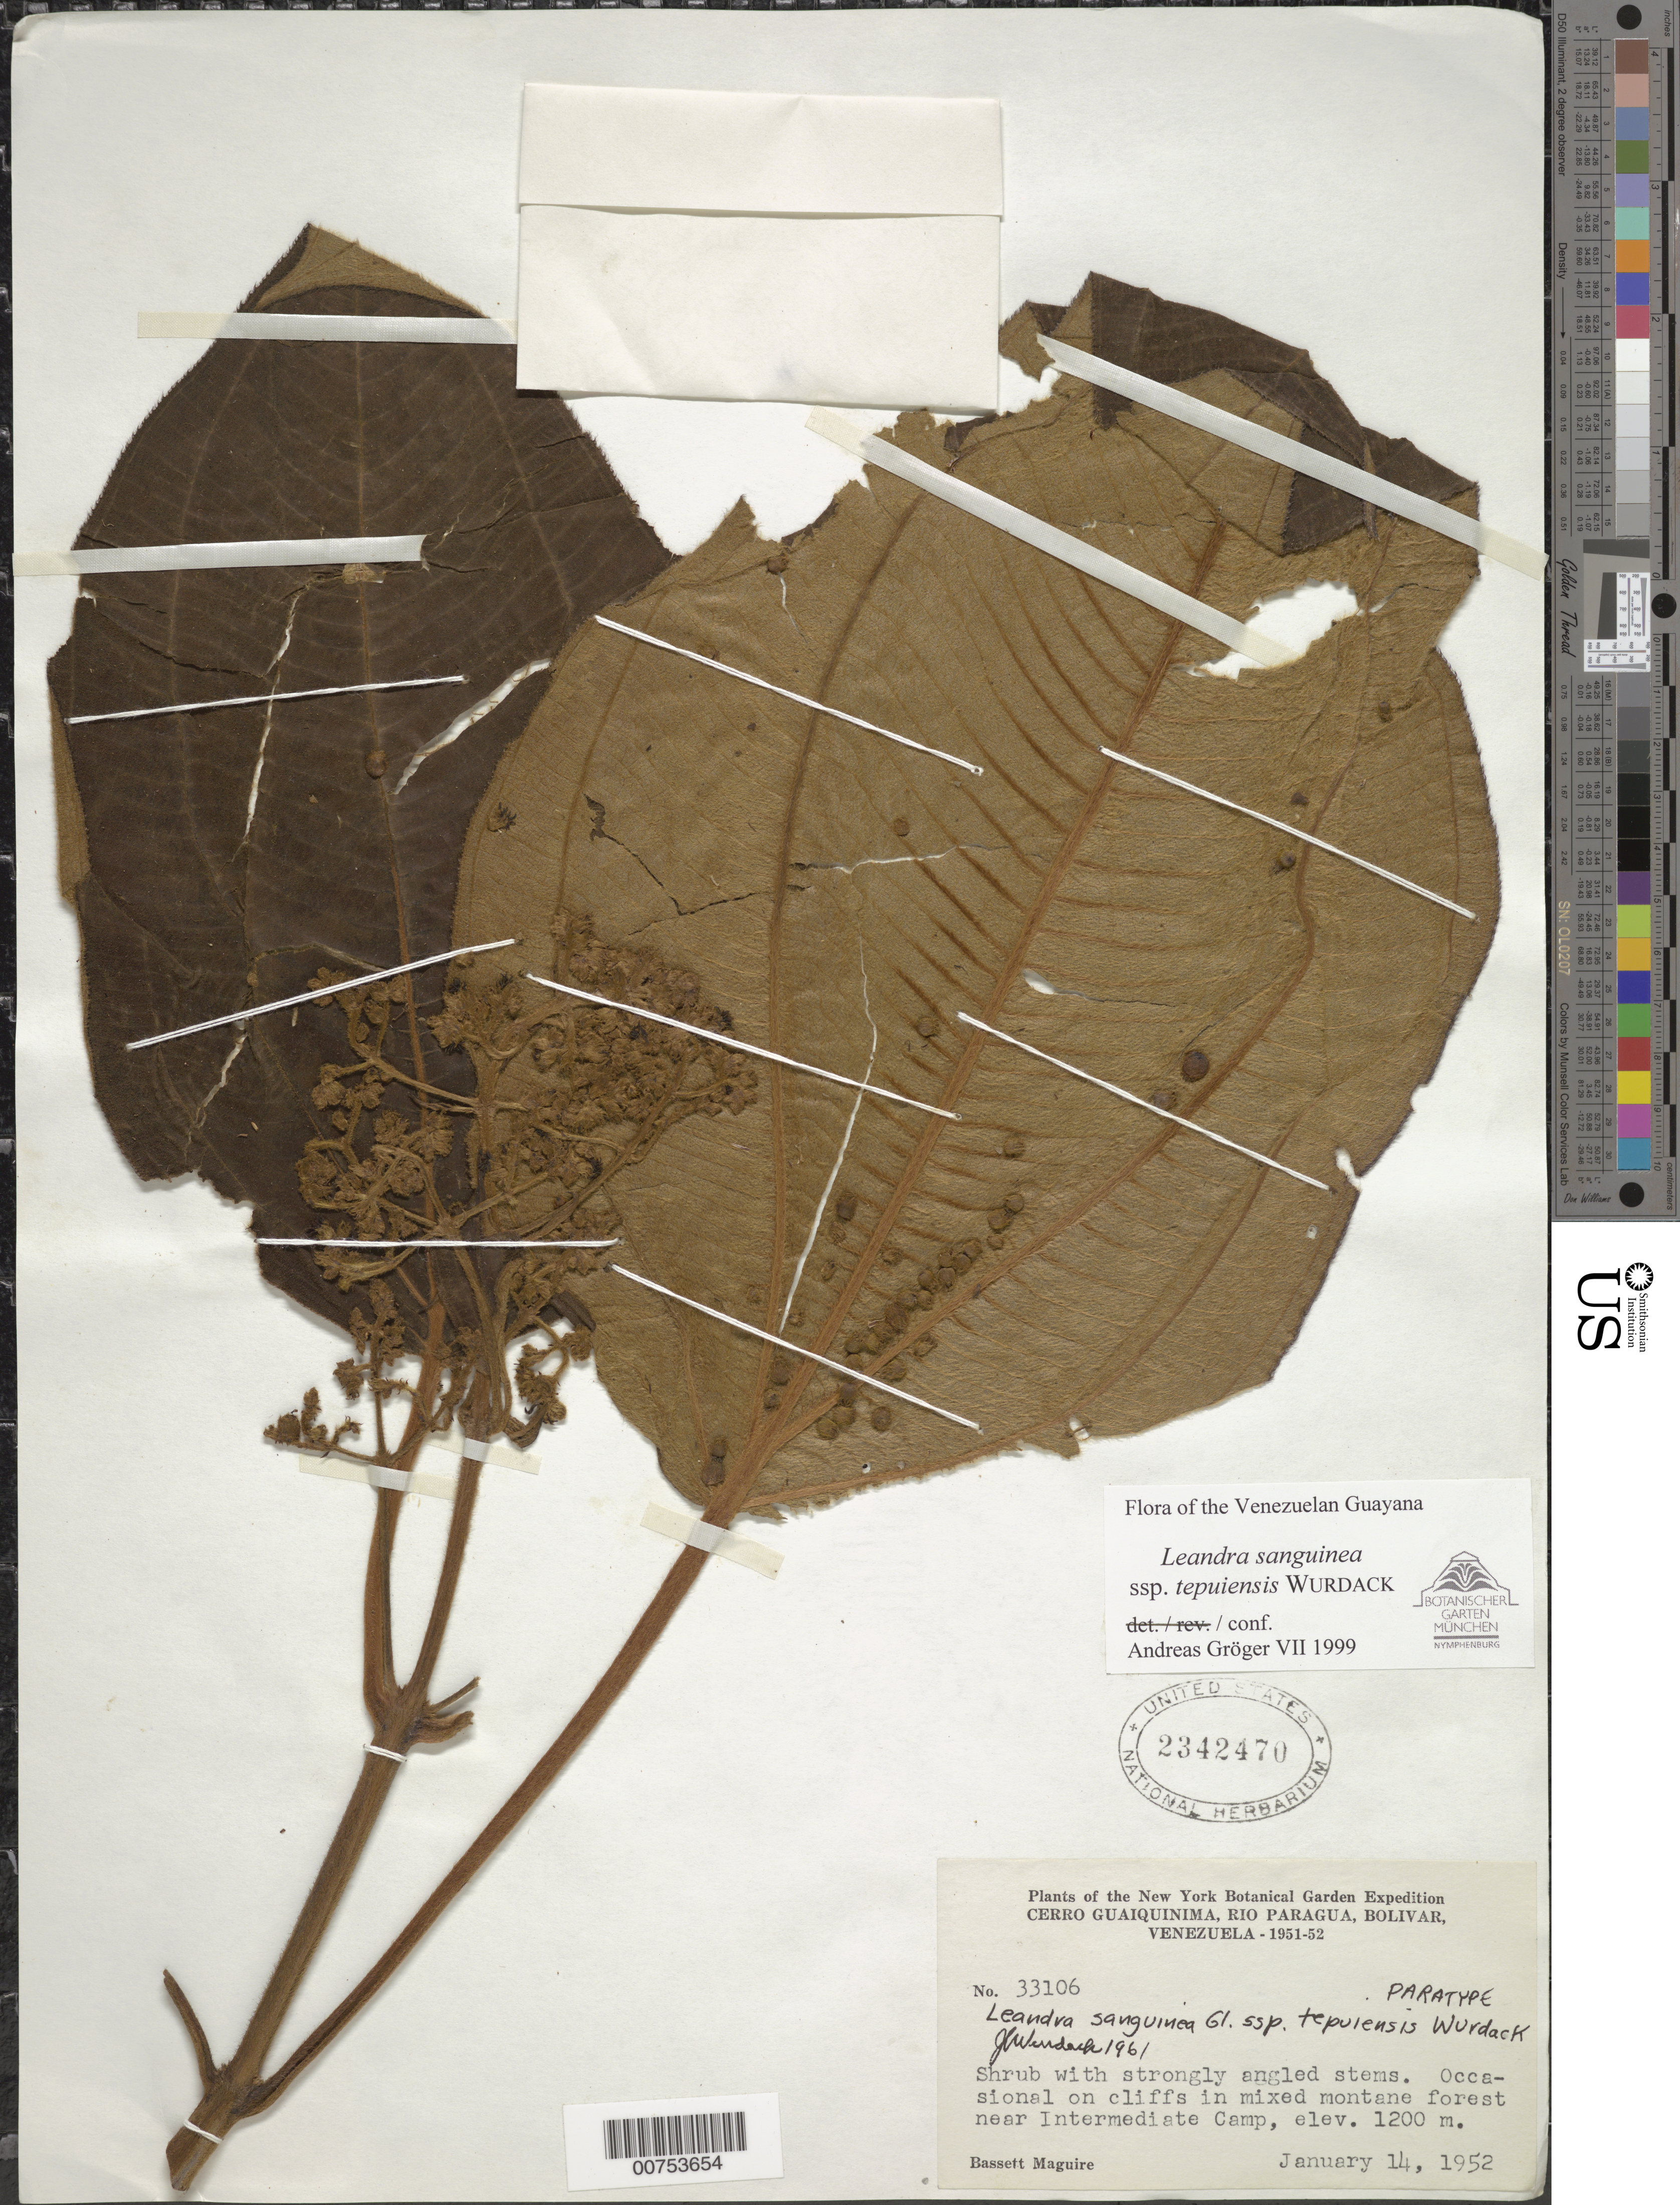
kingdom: Plantae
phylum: Tracheophyta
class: Magnoliopsida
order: Myrtales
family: Melastomataceae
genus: Leandra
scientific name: Leandra sanguinea subsp. tepuiensis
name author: Wurdack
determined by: Gröger, A.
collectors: B. Maguire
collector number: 33106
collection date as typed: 14-Jan-52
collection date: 1952-01-14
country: Venezuela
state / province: Bolívar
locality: Cerro Guaiquinima, Río Paragua, Intermediate Camp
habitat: Cliffs in mixed montane forest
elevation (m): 1200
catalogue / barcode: US 2342470